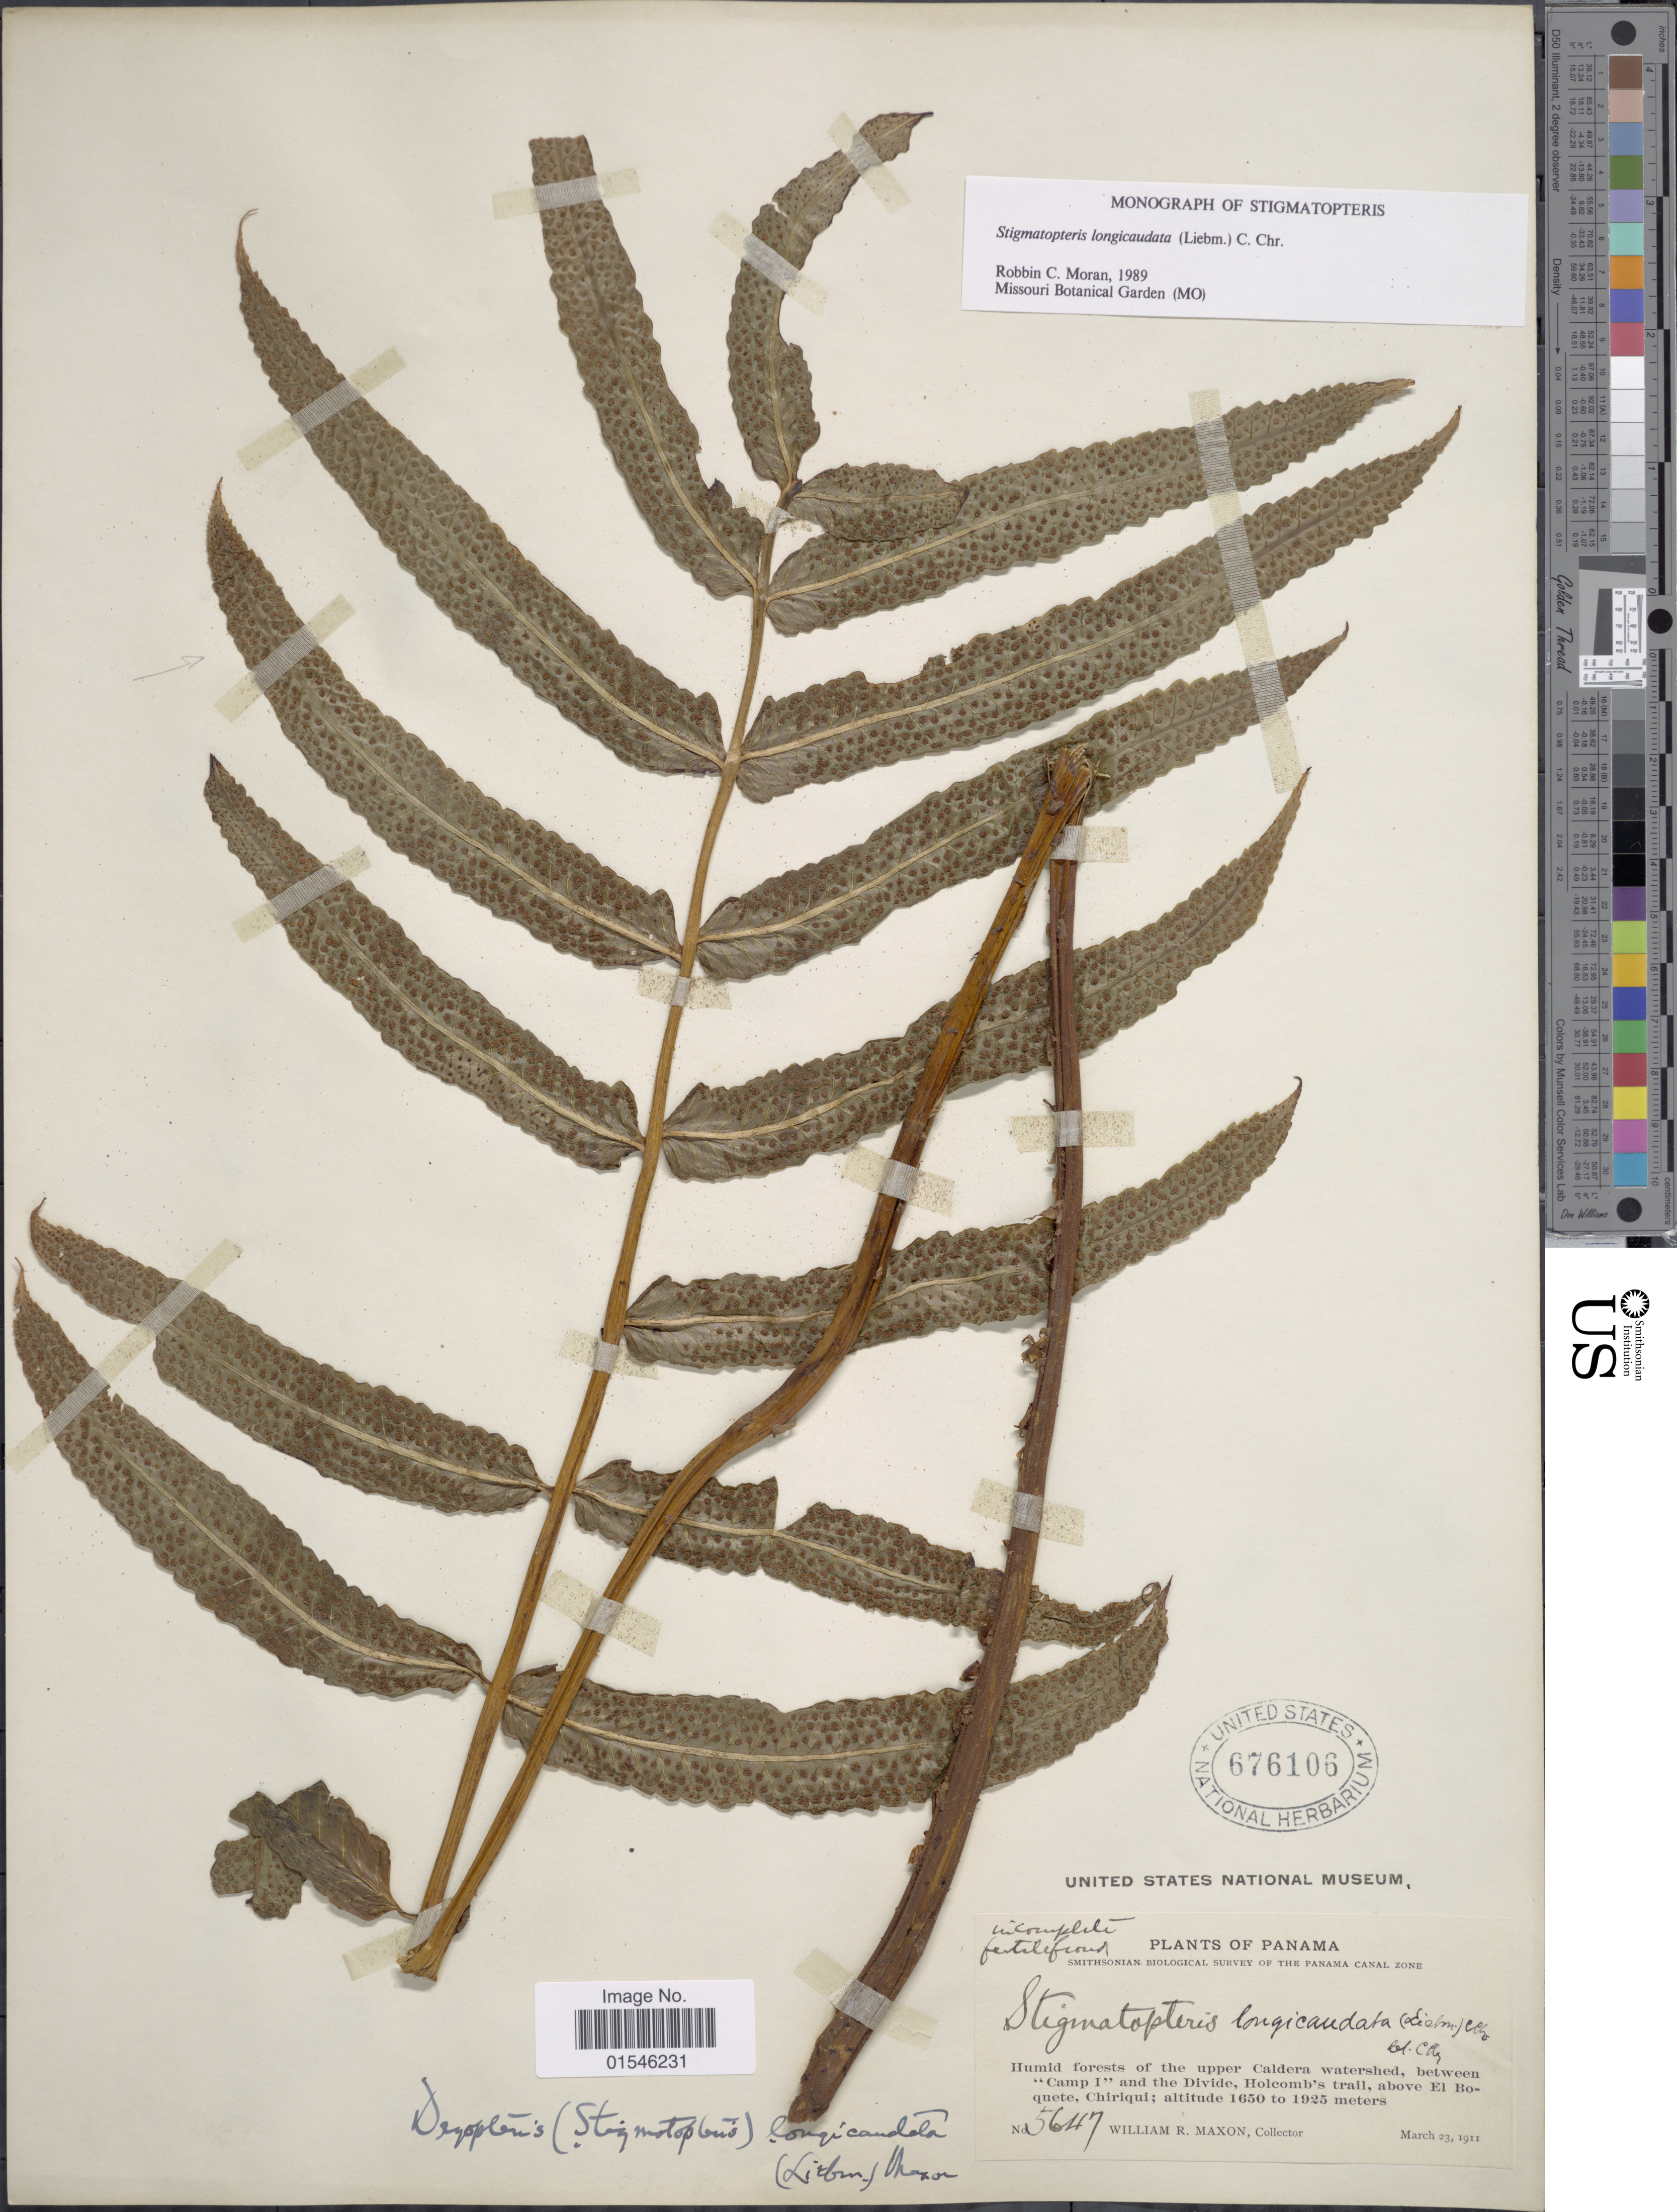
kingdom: Plantae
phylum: Tracheophyta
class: Polypodiopsida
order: Polypodiales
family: Dryopteridaceae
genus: Stigmatopteris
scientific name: Stigmatopteris longicaudata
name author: (Leibm.) C. Chr.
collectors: W. R. Maxon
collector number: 5647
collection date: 1911-03-23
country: Panama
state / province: Chiriqui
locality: Humid forests of the upper Caldera watershed, between 'Camp I' and the Divide, Holcom's trail, above El Boquete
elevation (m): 1650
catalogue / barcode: US 676106